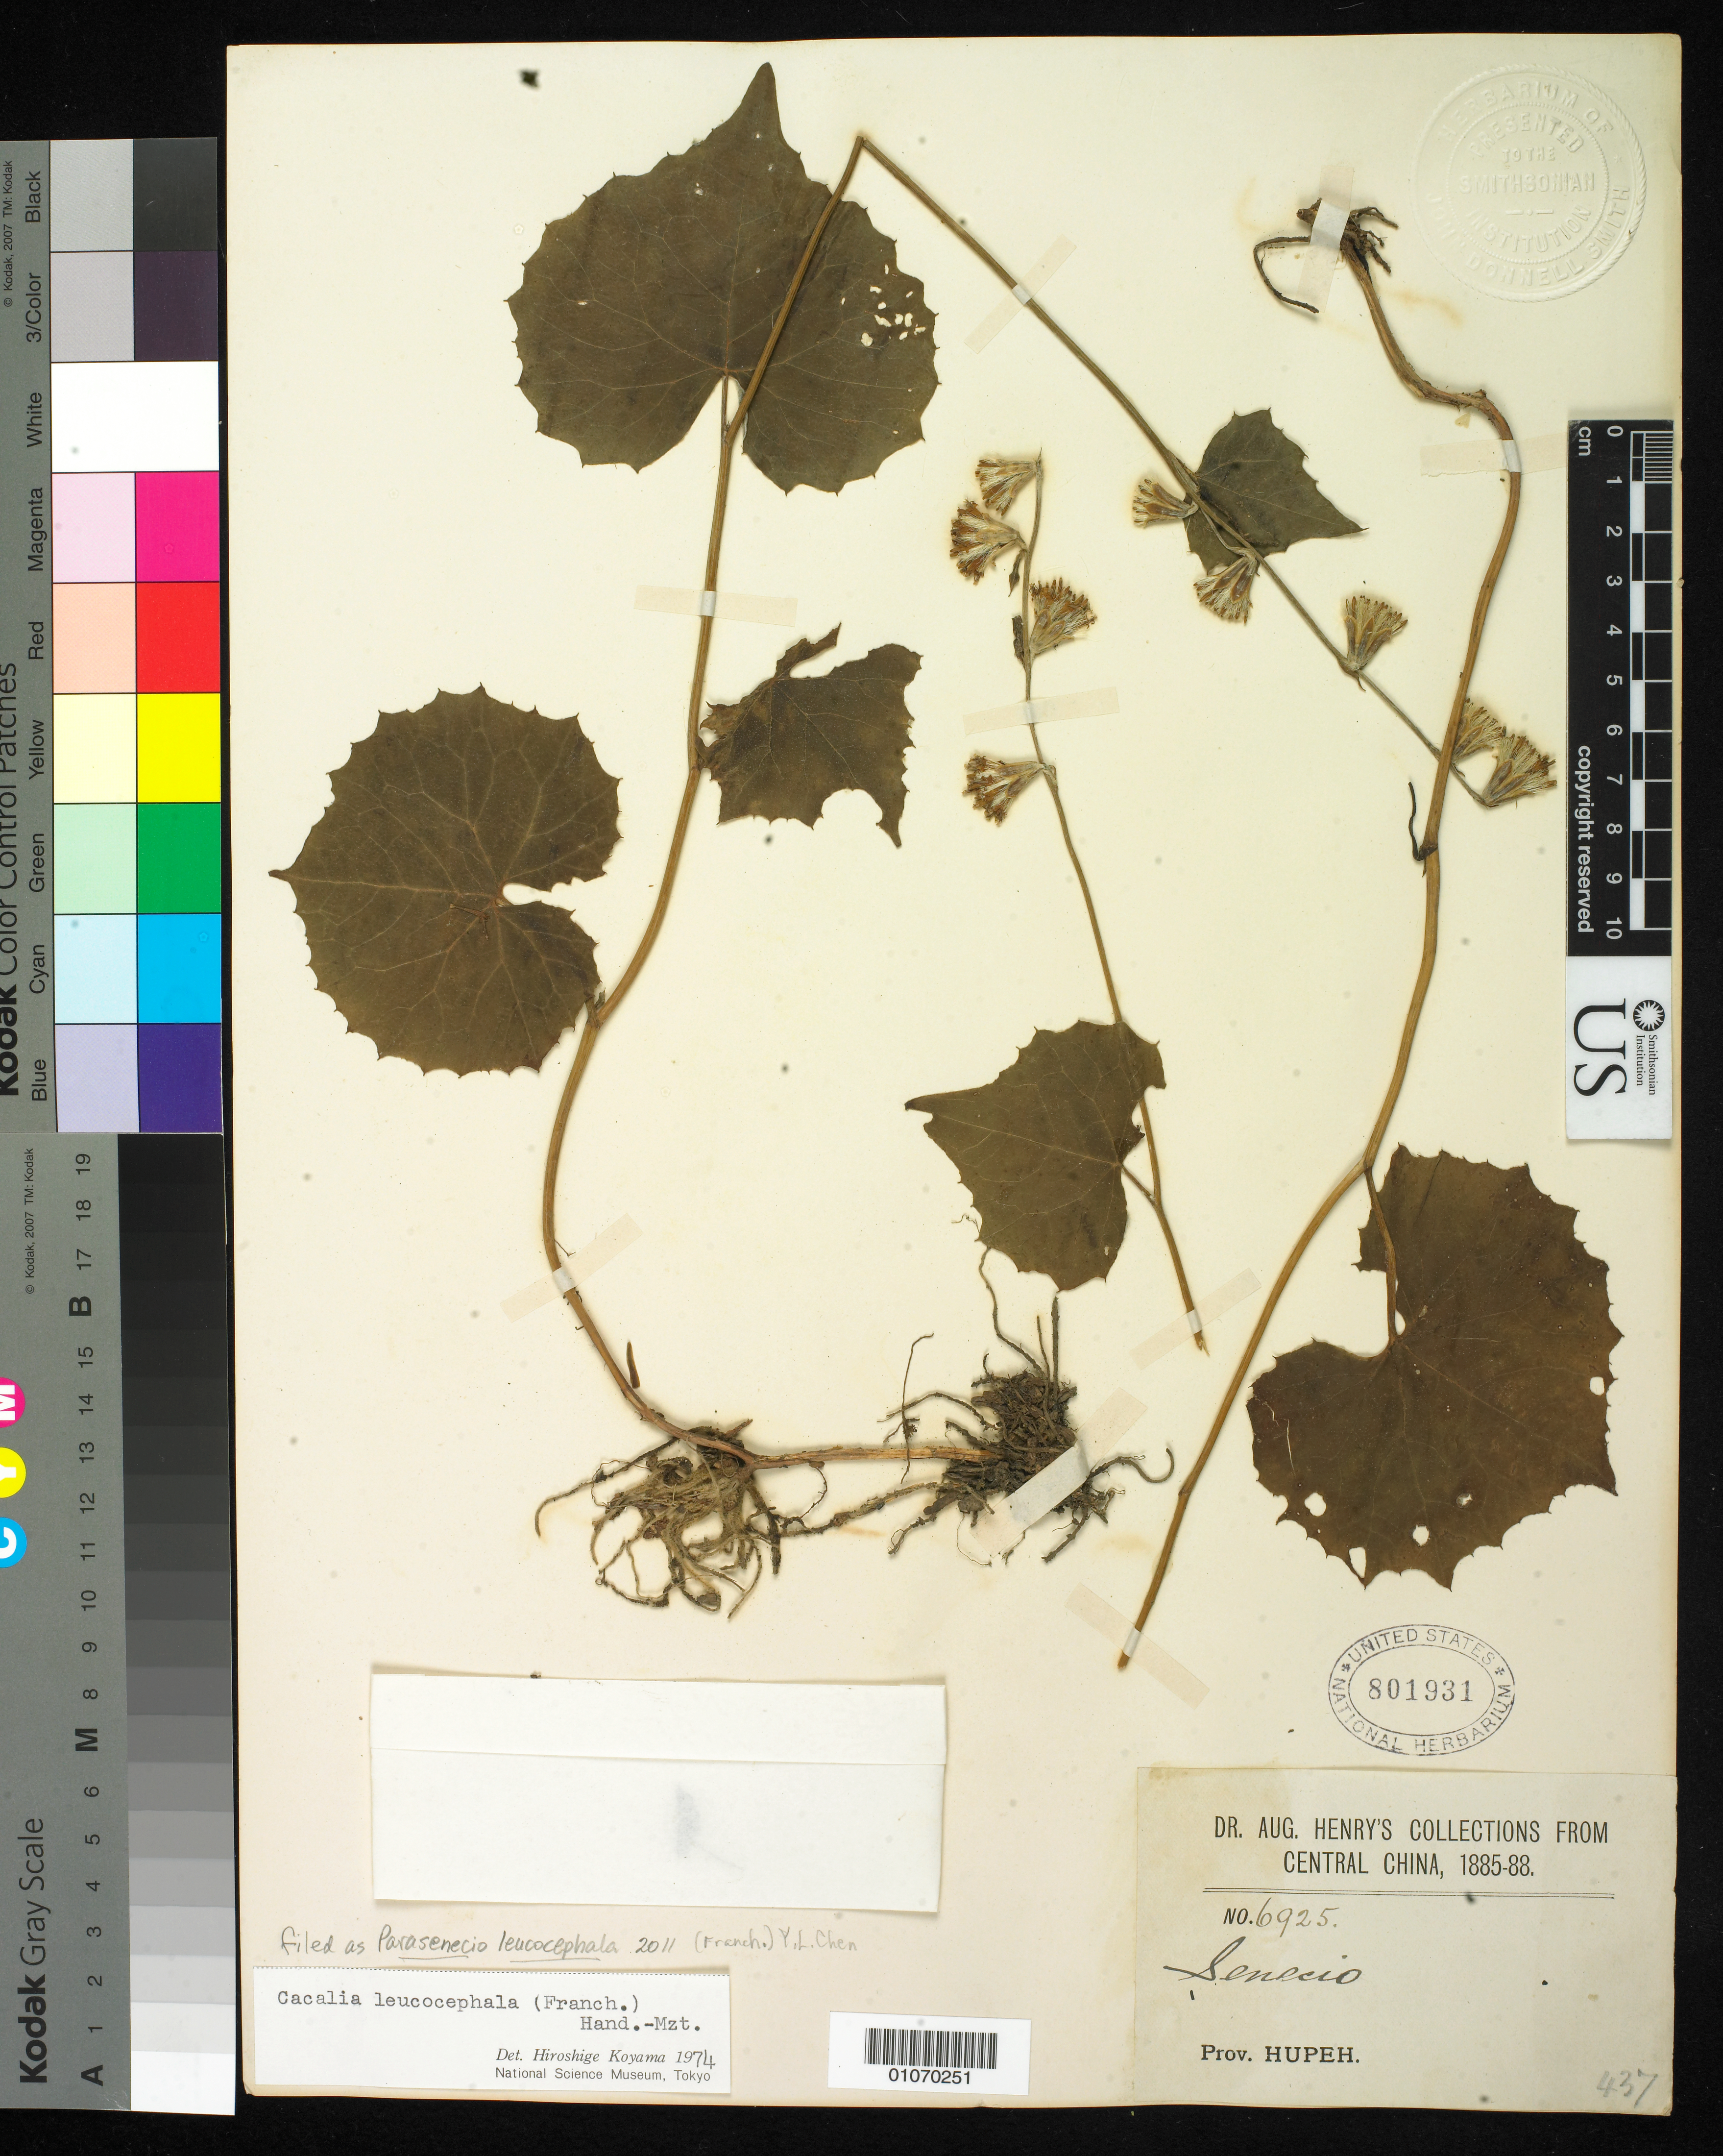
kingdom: Plantae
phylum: Tracheophyta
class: Magnoliopsida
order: Asterales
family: Asteraceae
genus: Parasenecio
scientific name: Parasenecio leucocephalus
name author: (Franch.) Y.L. Chen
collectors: A. Henry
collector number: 6925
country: China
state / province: Hubei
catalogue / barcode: US 801931